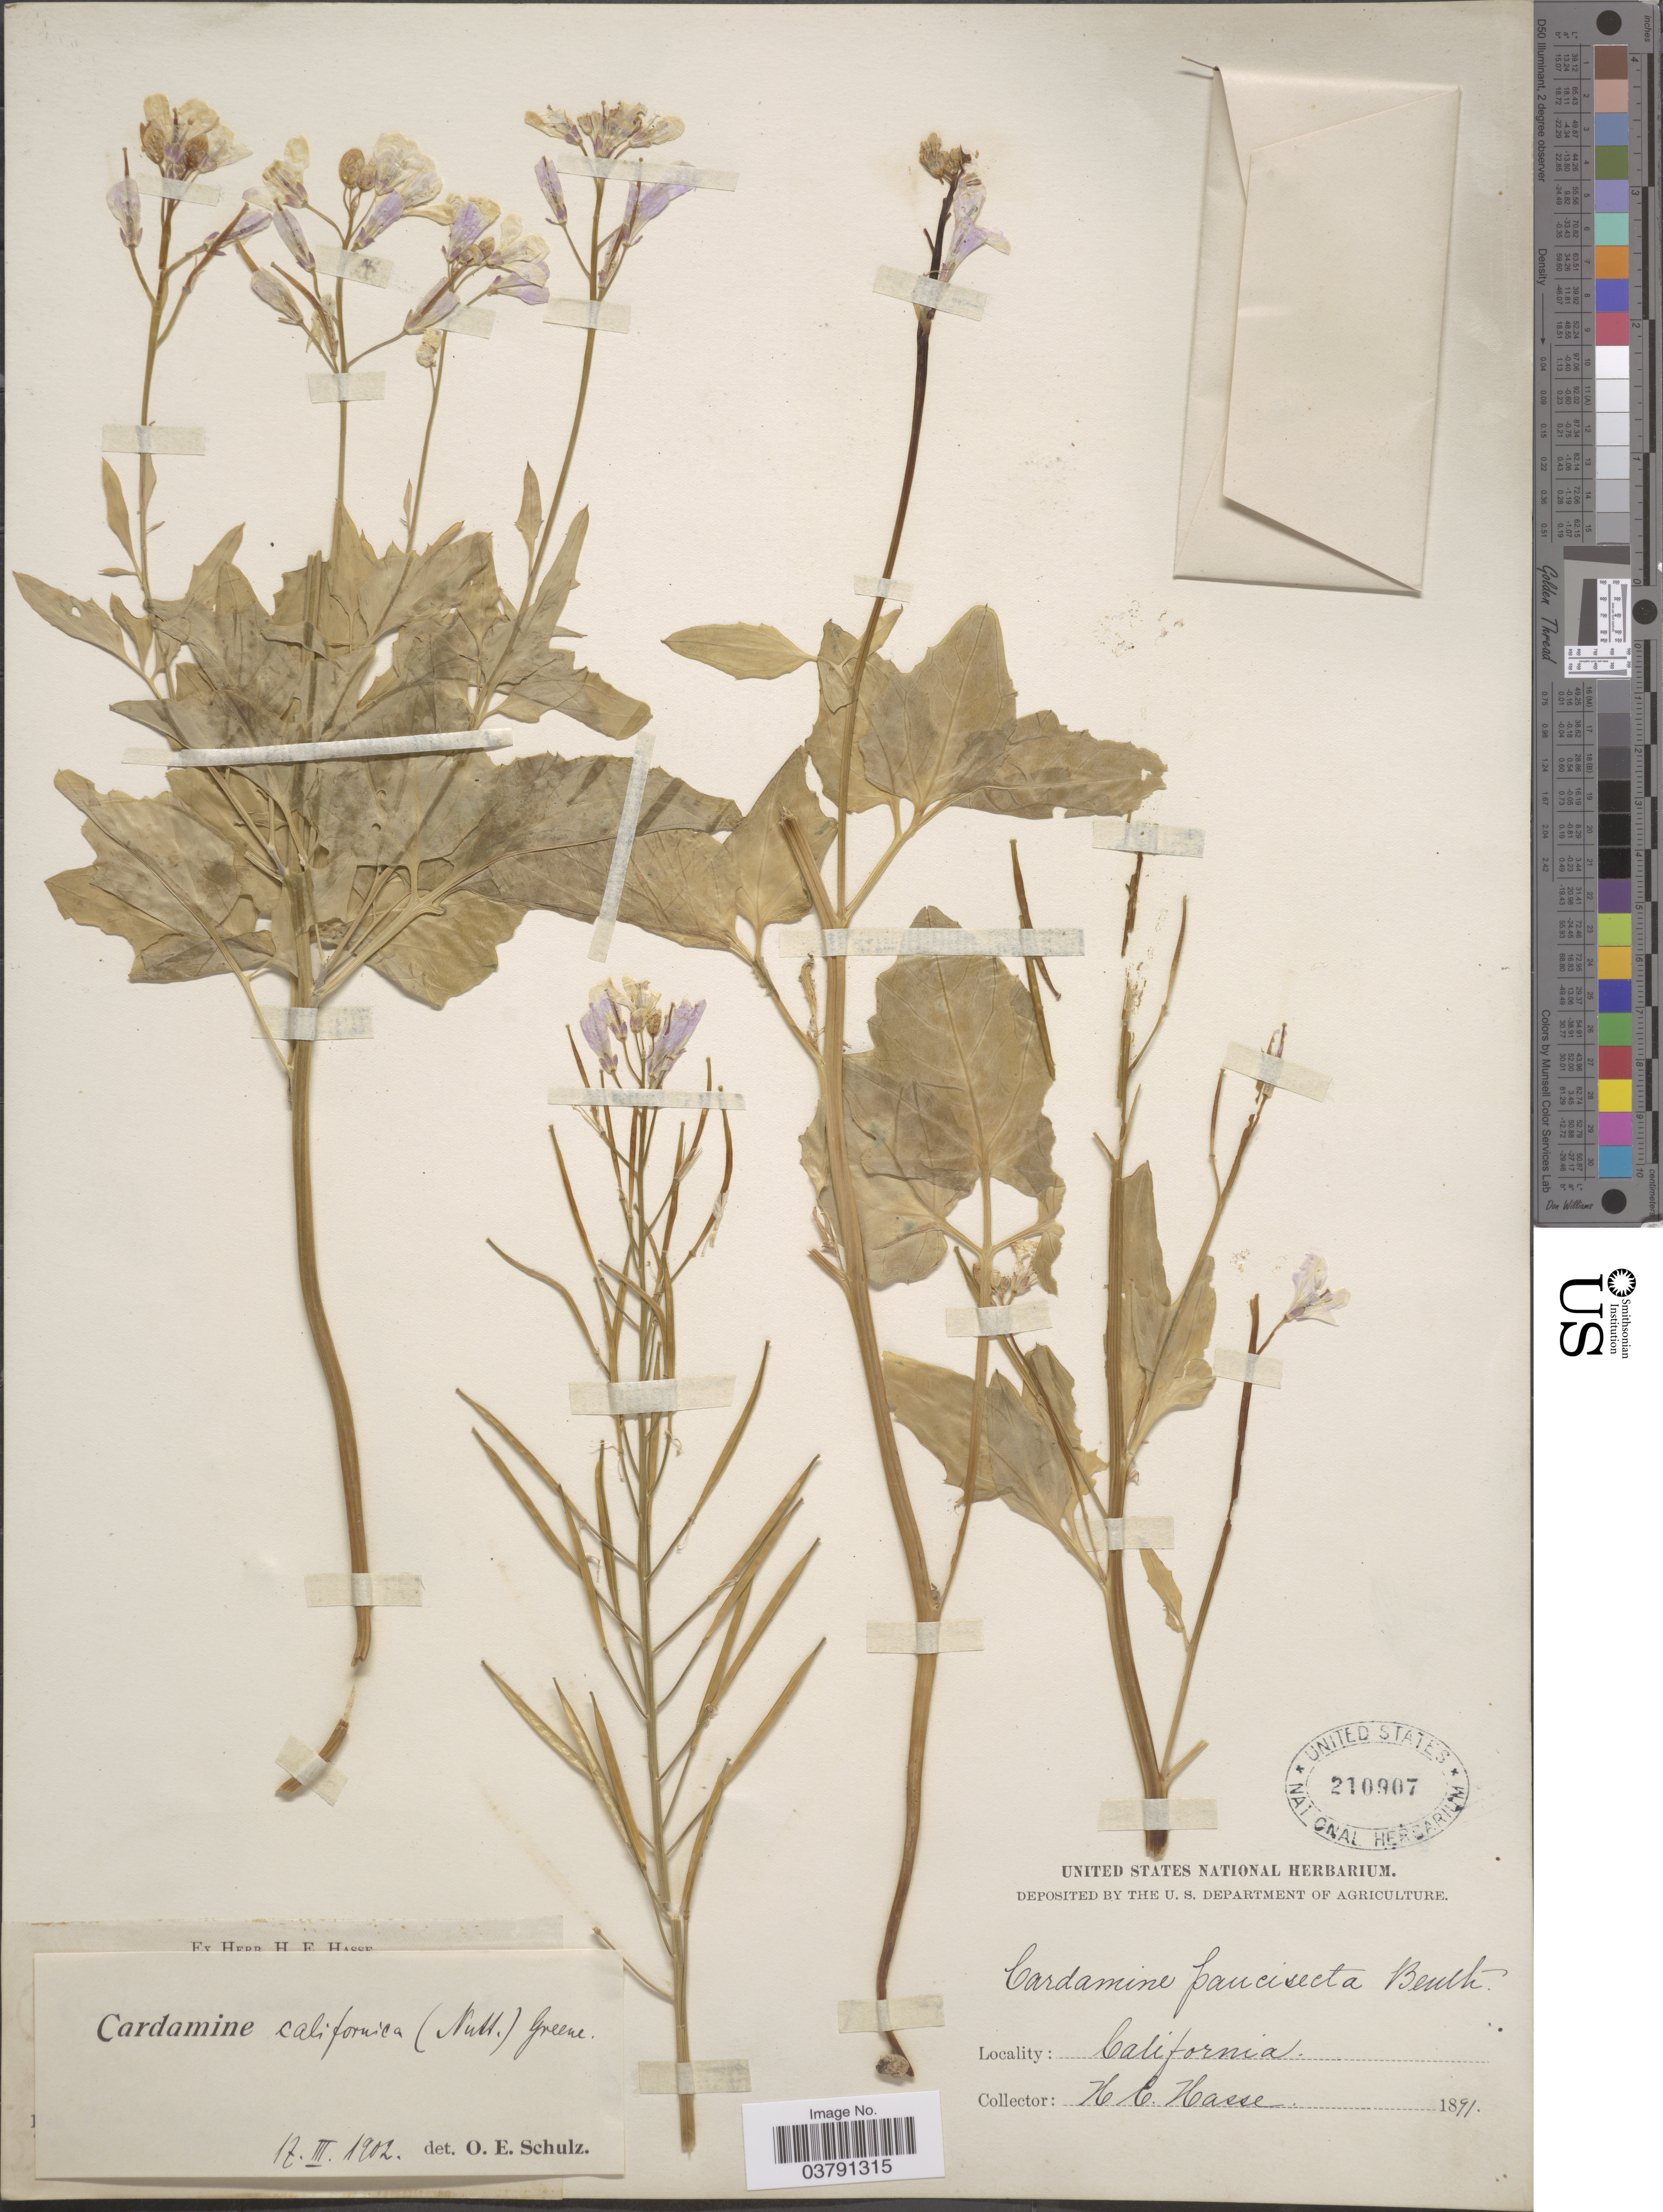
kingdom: Plantae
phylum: Tracheophyta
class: Magnoliopsida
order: Brassicales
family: Brassicaceae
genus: Dentaria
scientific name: Dentaria californica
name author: Nutt.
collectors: H. E. Hasse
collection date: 1891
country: United States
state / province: California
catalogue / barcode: US 210907